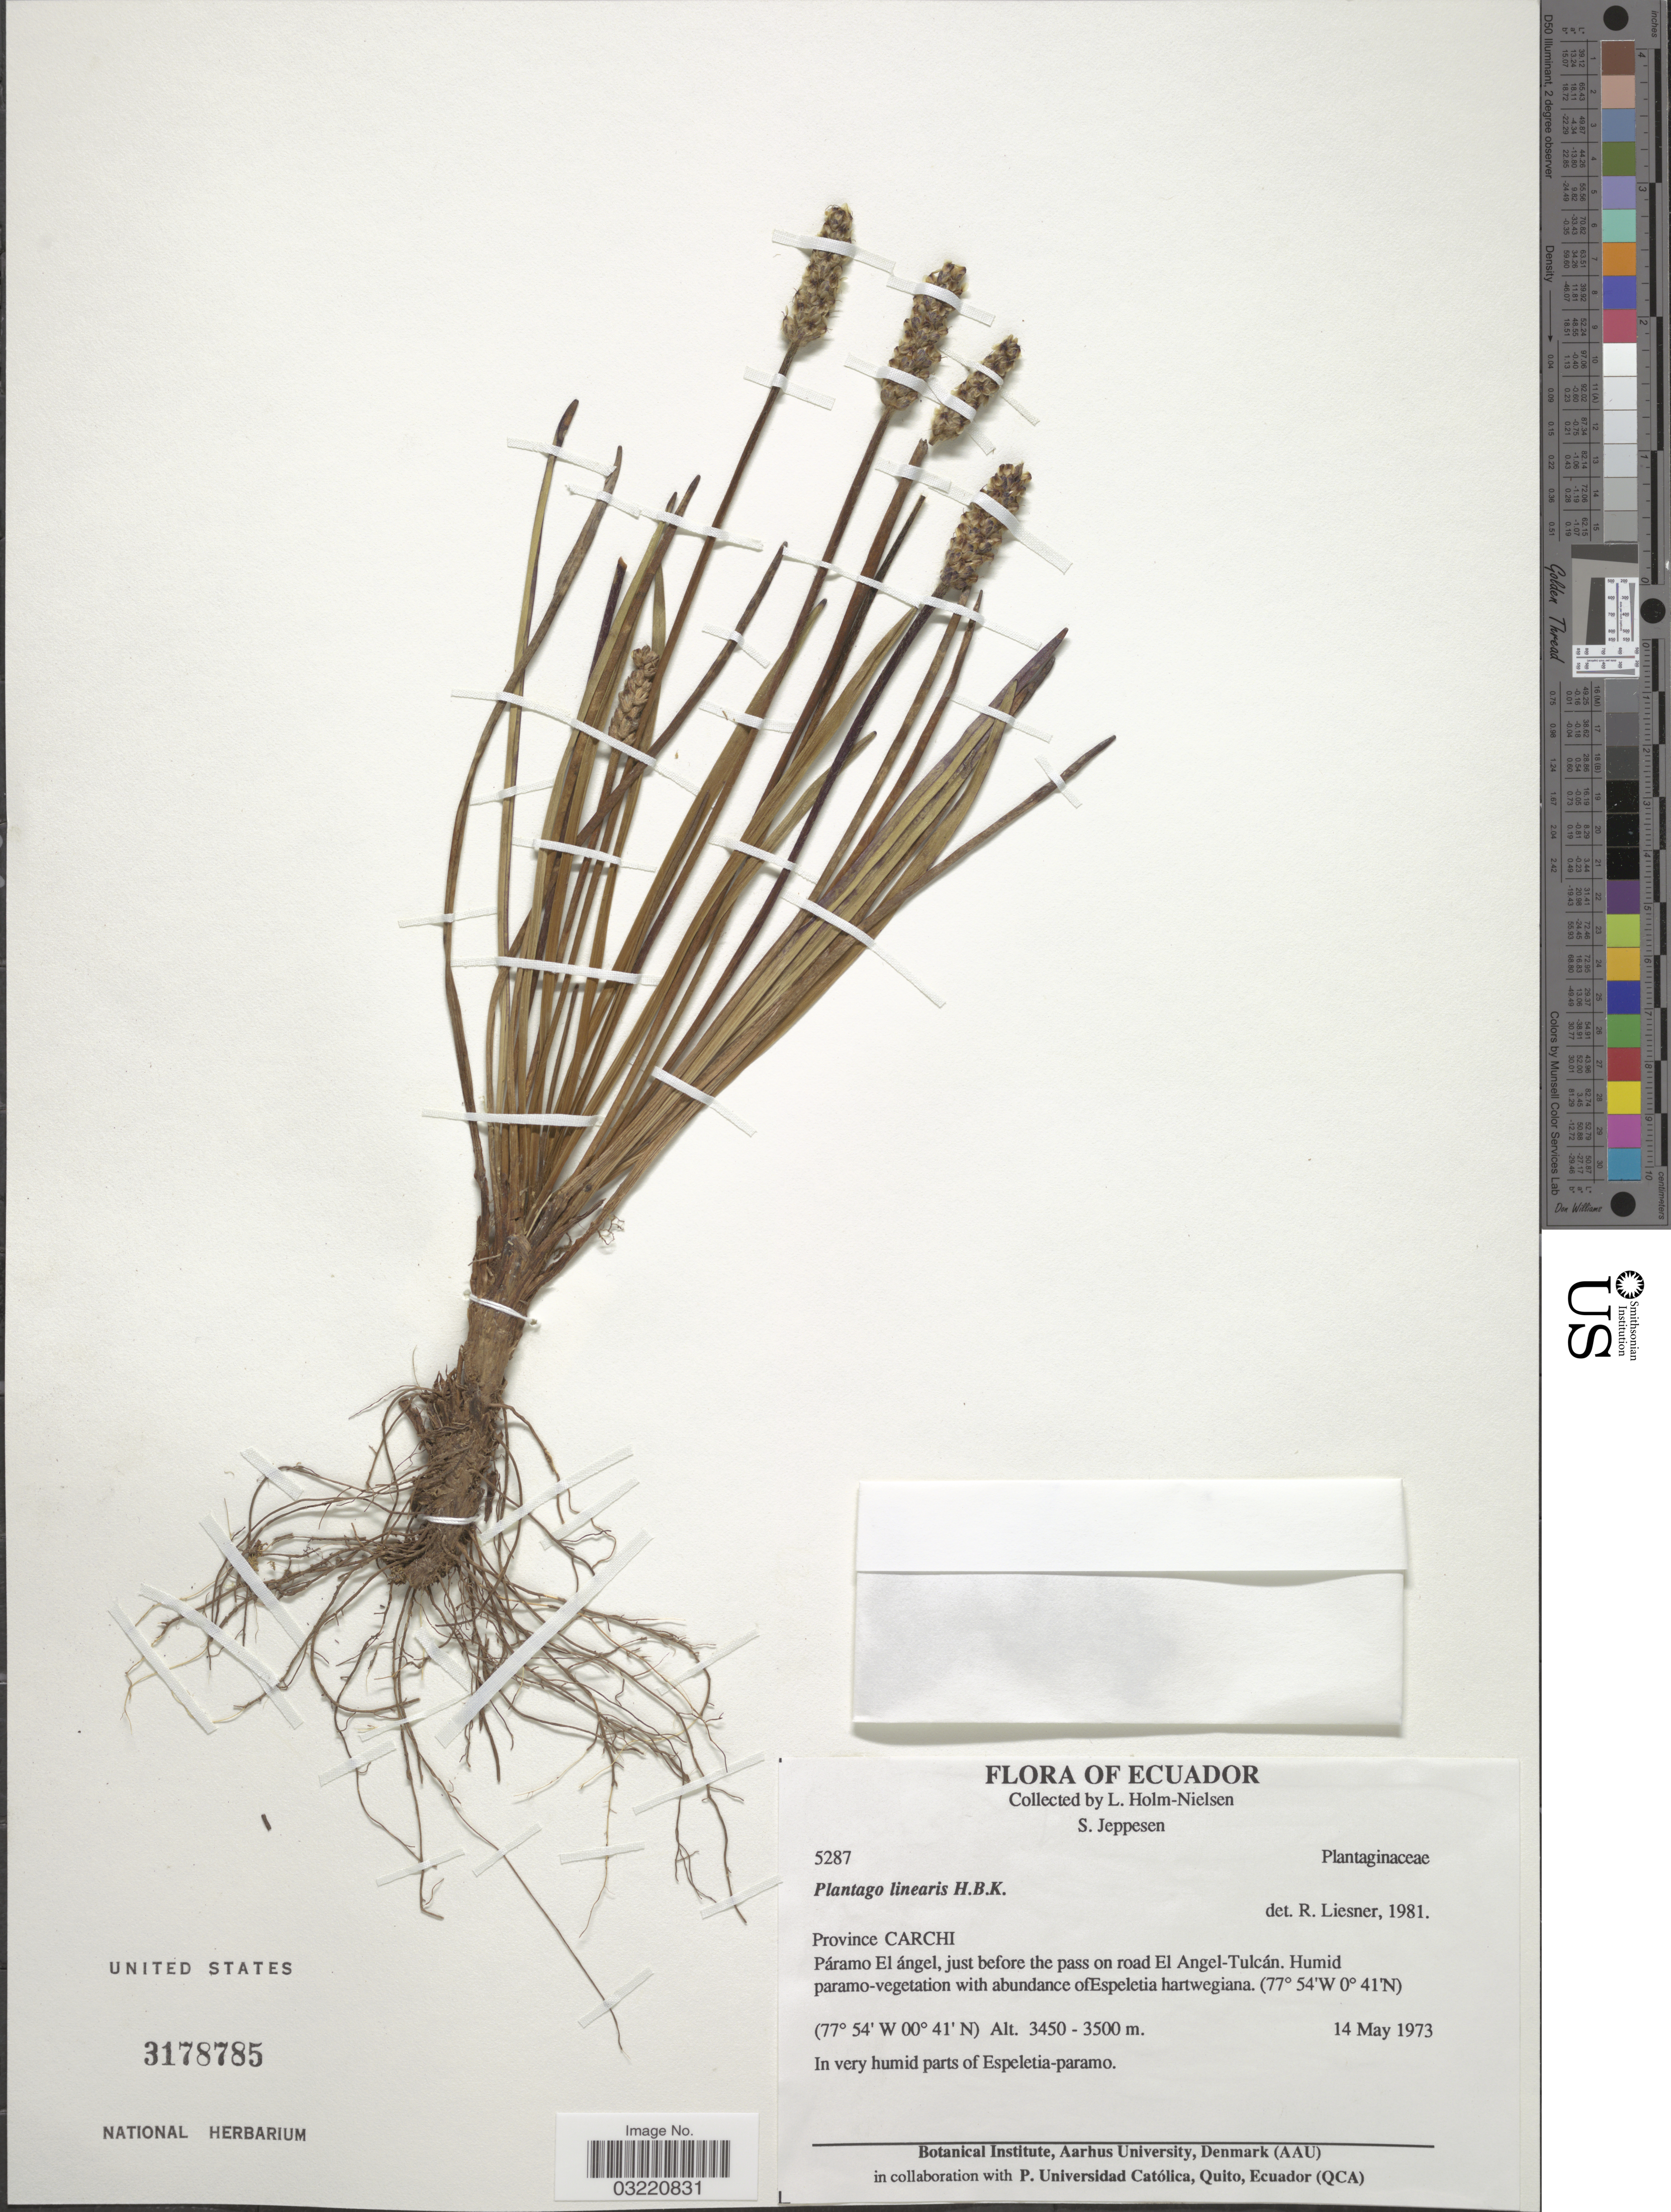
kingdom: Plantae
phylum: Tracheophyta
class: Magnoliopsida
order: Lamiales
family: Plantaginaceae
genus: Plantago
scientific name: Plantago linearis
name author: Kunth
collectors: L. Holm-Nielsen & S. Jeppesen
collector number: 5287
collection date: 1973-05-14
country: Ecuador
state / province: Carchi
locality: Páramo El ángel, just before the pass on road El Angel-Tulcán.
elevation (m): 3450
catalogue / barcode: US 3178785